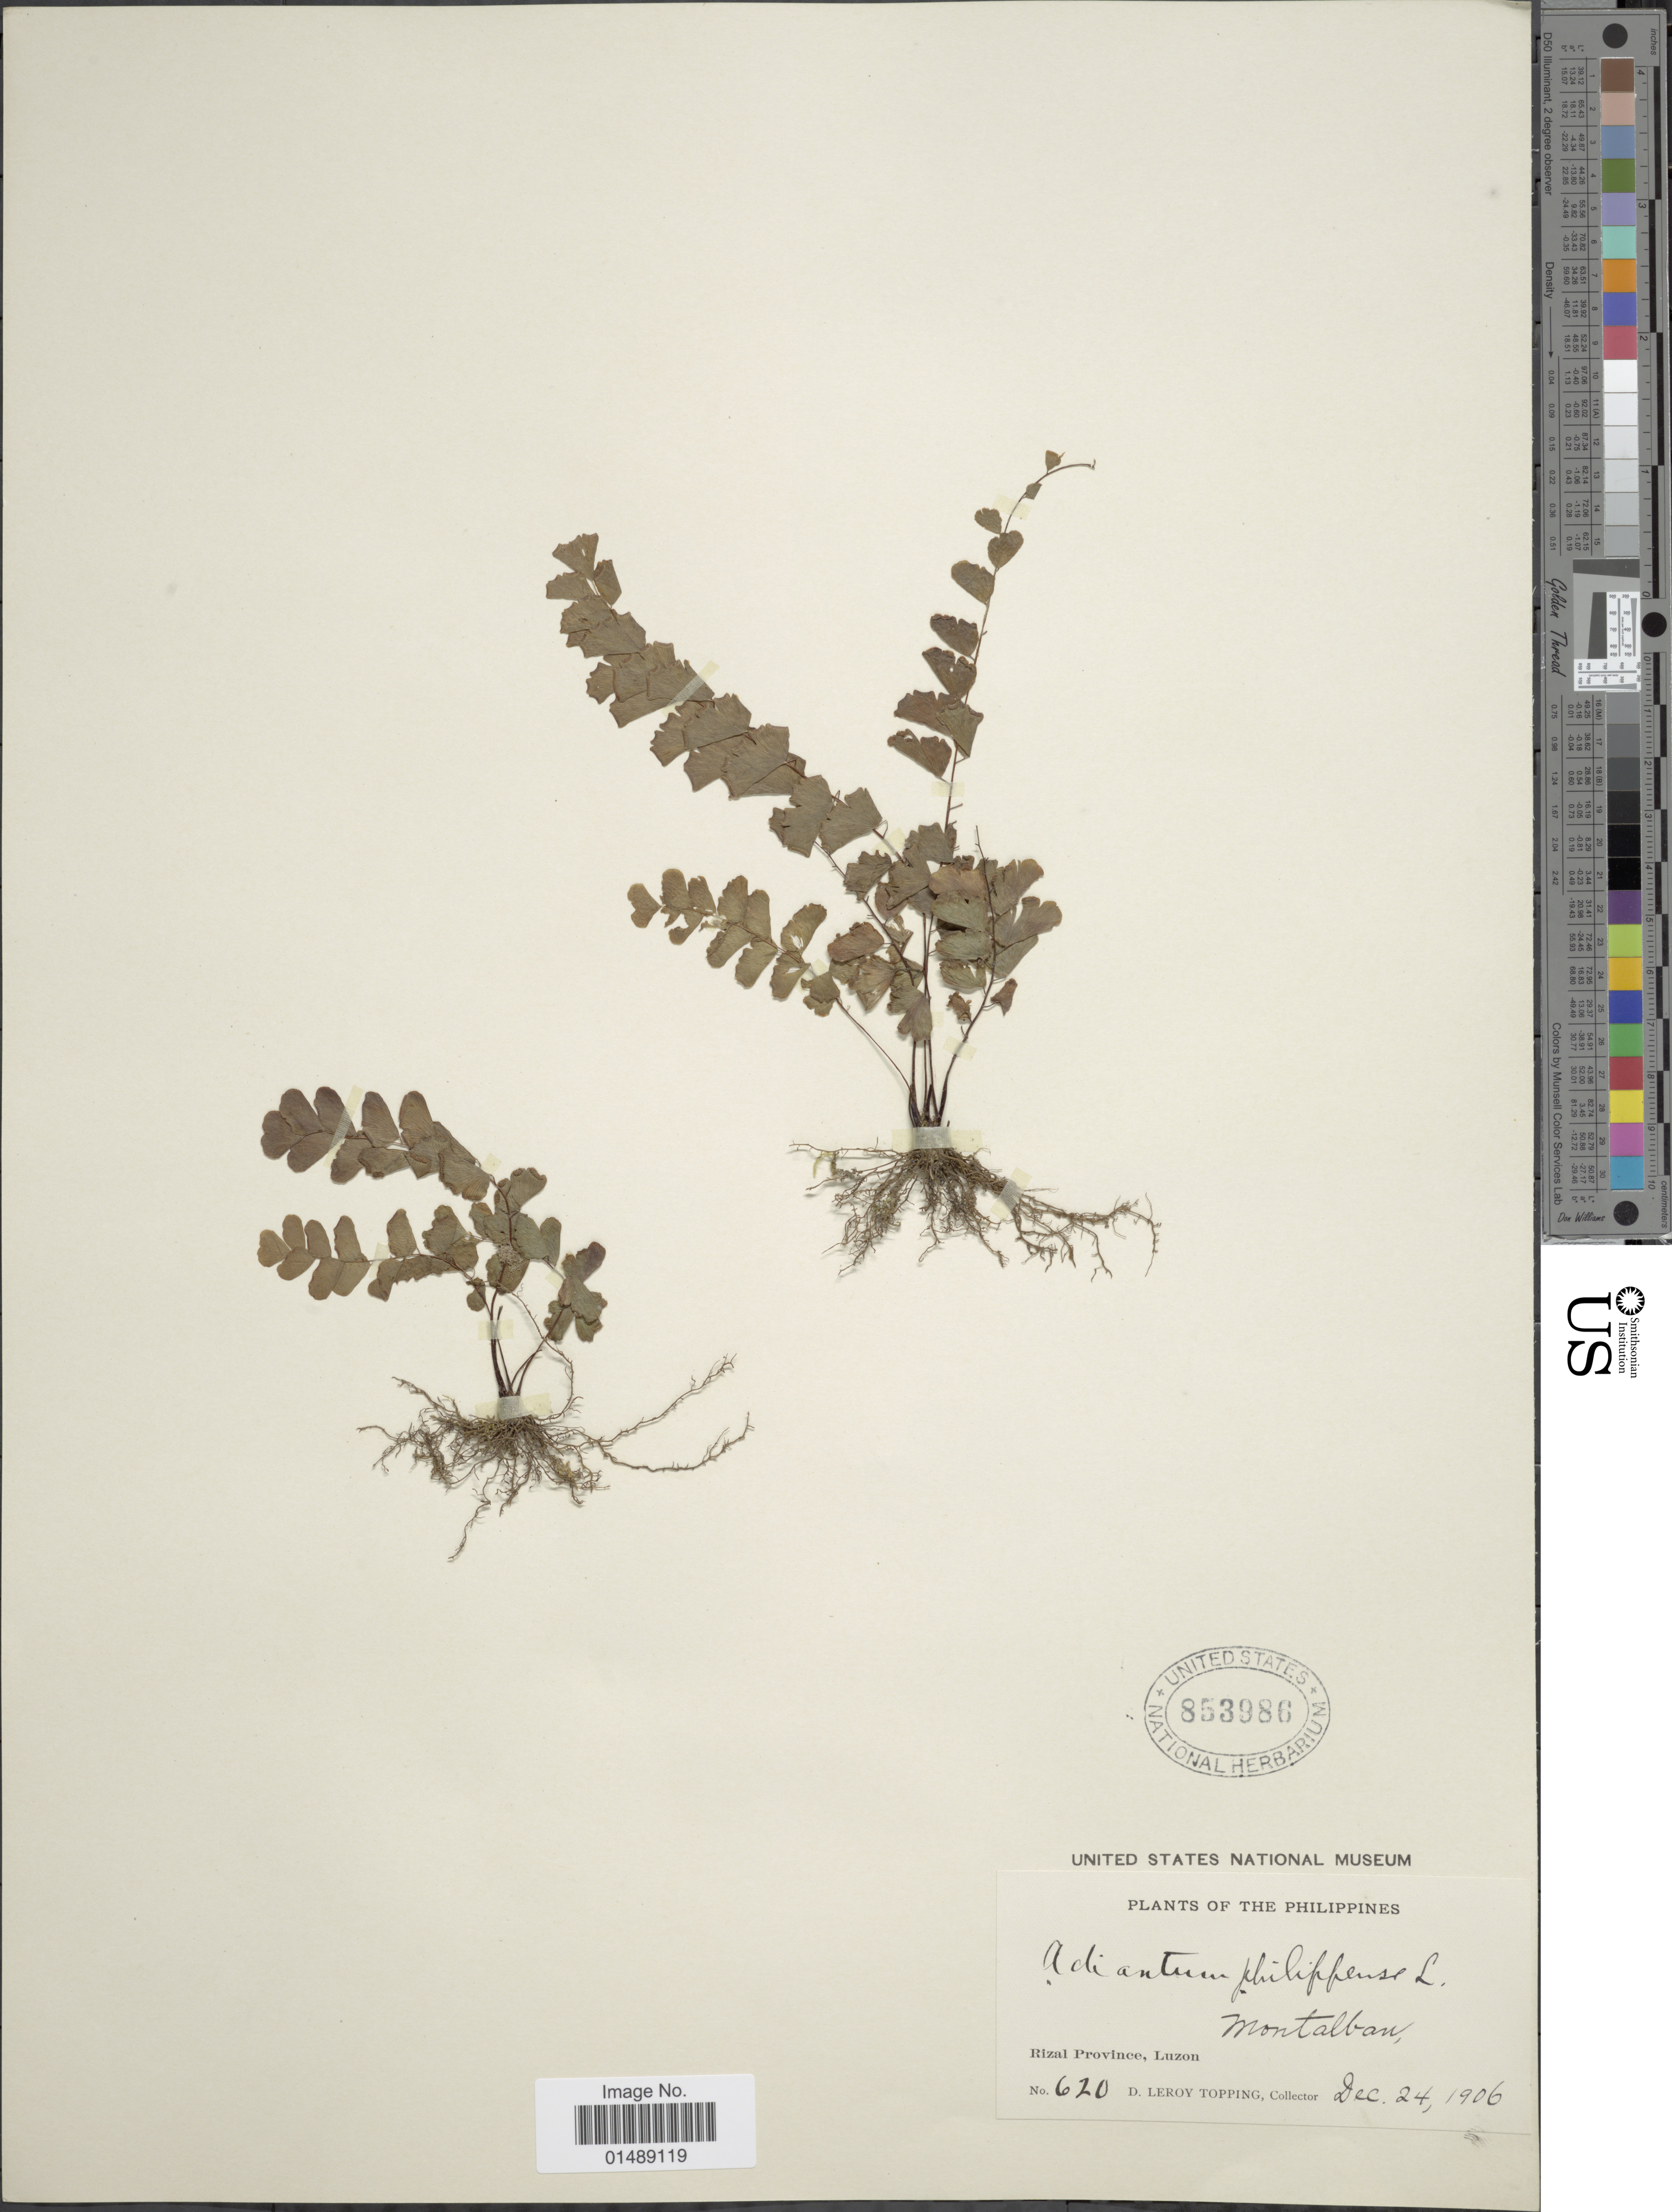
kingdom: Plantae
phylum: Tracheophyta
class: Polypodiopsida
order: Polypodiales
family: Pteridaceae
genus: Adiantum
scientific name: Adiantum philippense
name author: L.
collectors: D. L. Topping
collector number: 620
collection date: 1906-12-24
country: Philippines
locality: Montalban, Rizal Province, Luzon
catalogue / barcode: US 853986